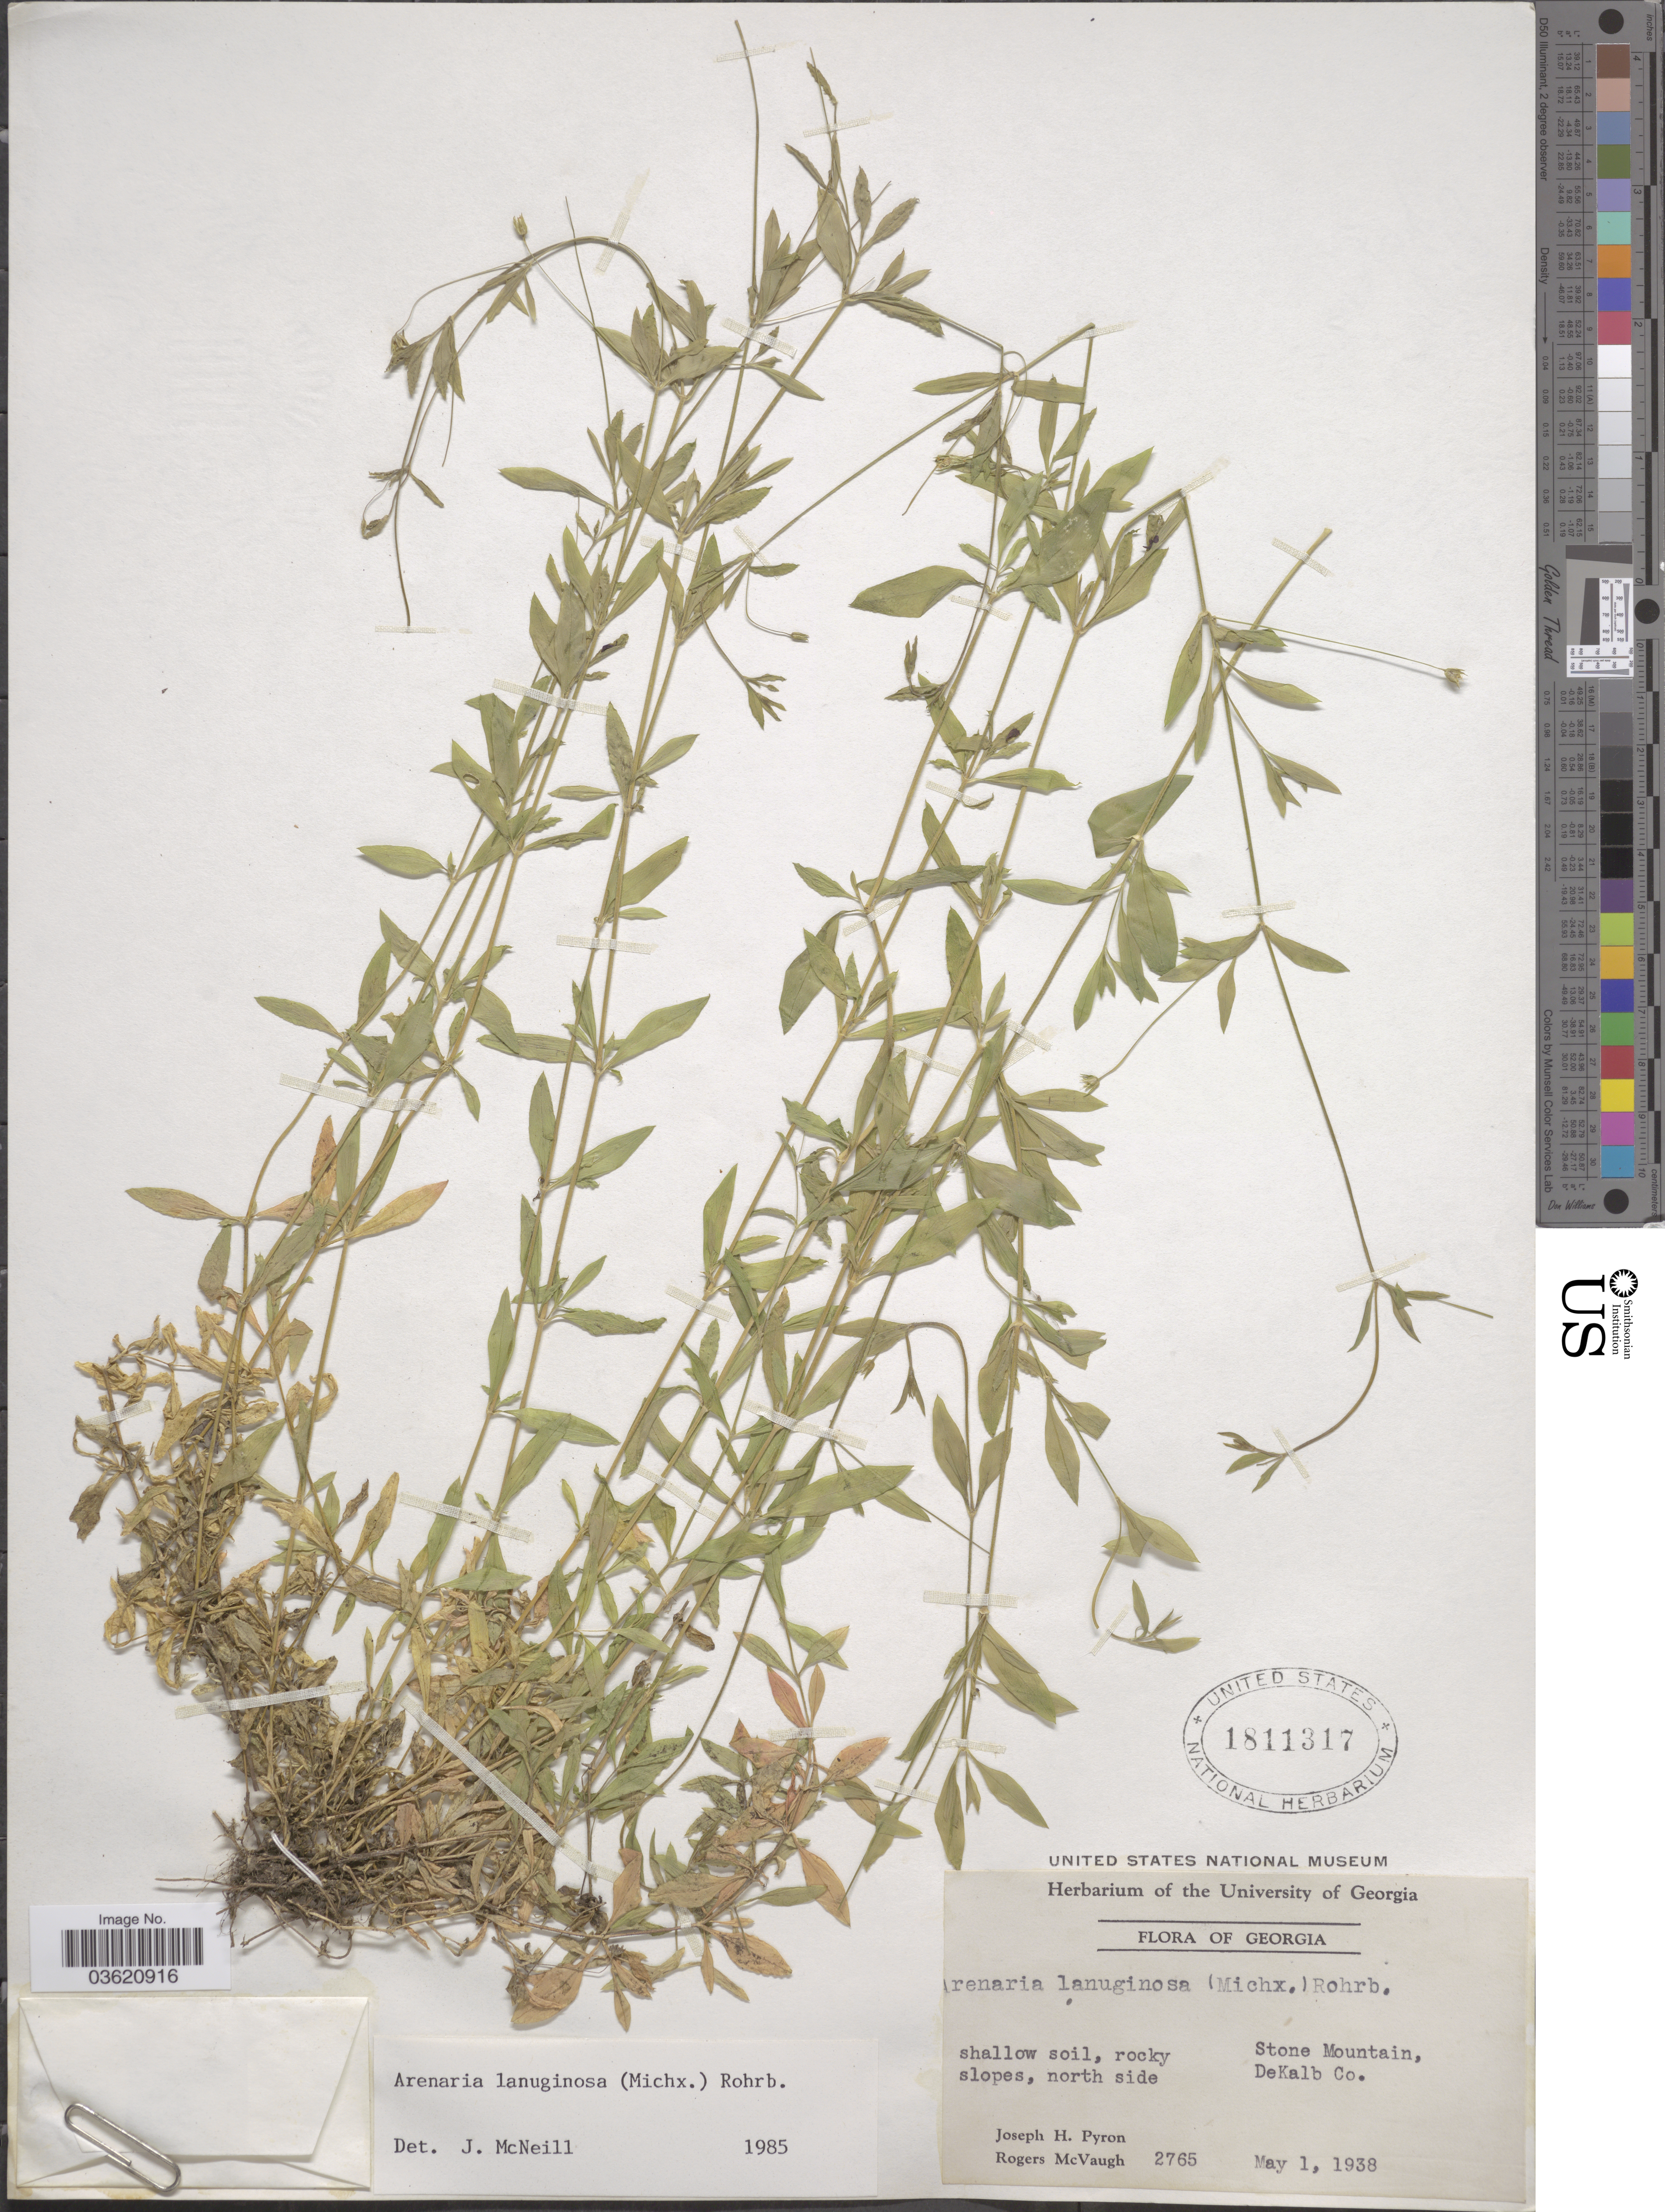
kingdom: Plantae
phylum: Tracheophyta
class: Magnoliopsida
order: Caryophyllales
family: Caryophyllaceae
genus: Arenaria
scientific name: Arenaria lanuginosa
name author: (Michx.) Rohrb.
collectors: J. H. Pyron & R. McVaugh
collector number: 2765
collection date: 1938-05-01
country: United States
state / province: Georgia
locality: North side, Stone Mountain, DeKalb Co.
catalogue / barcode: US 1811317